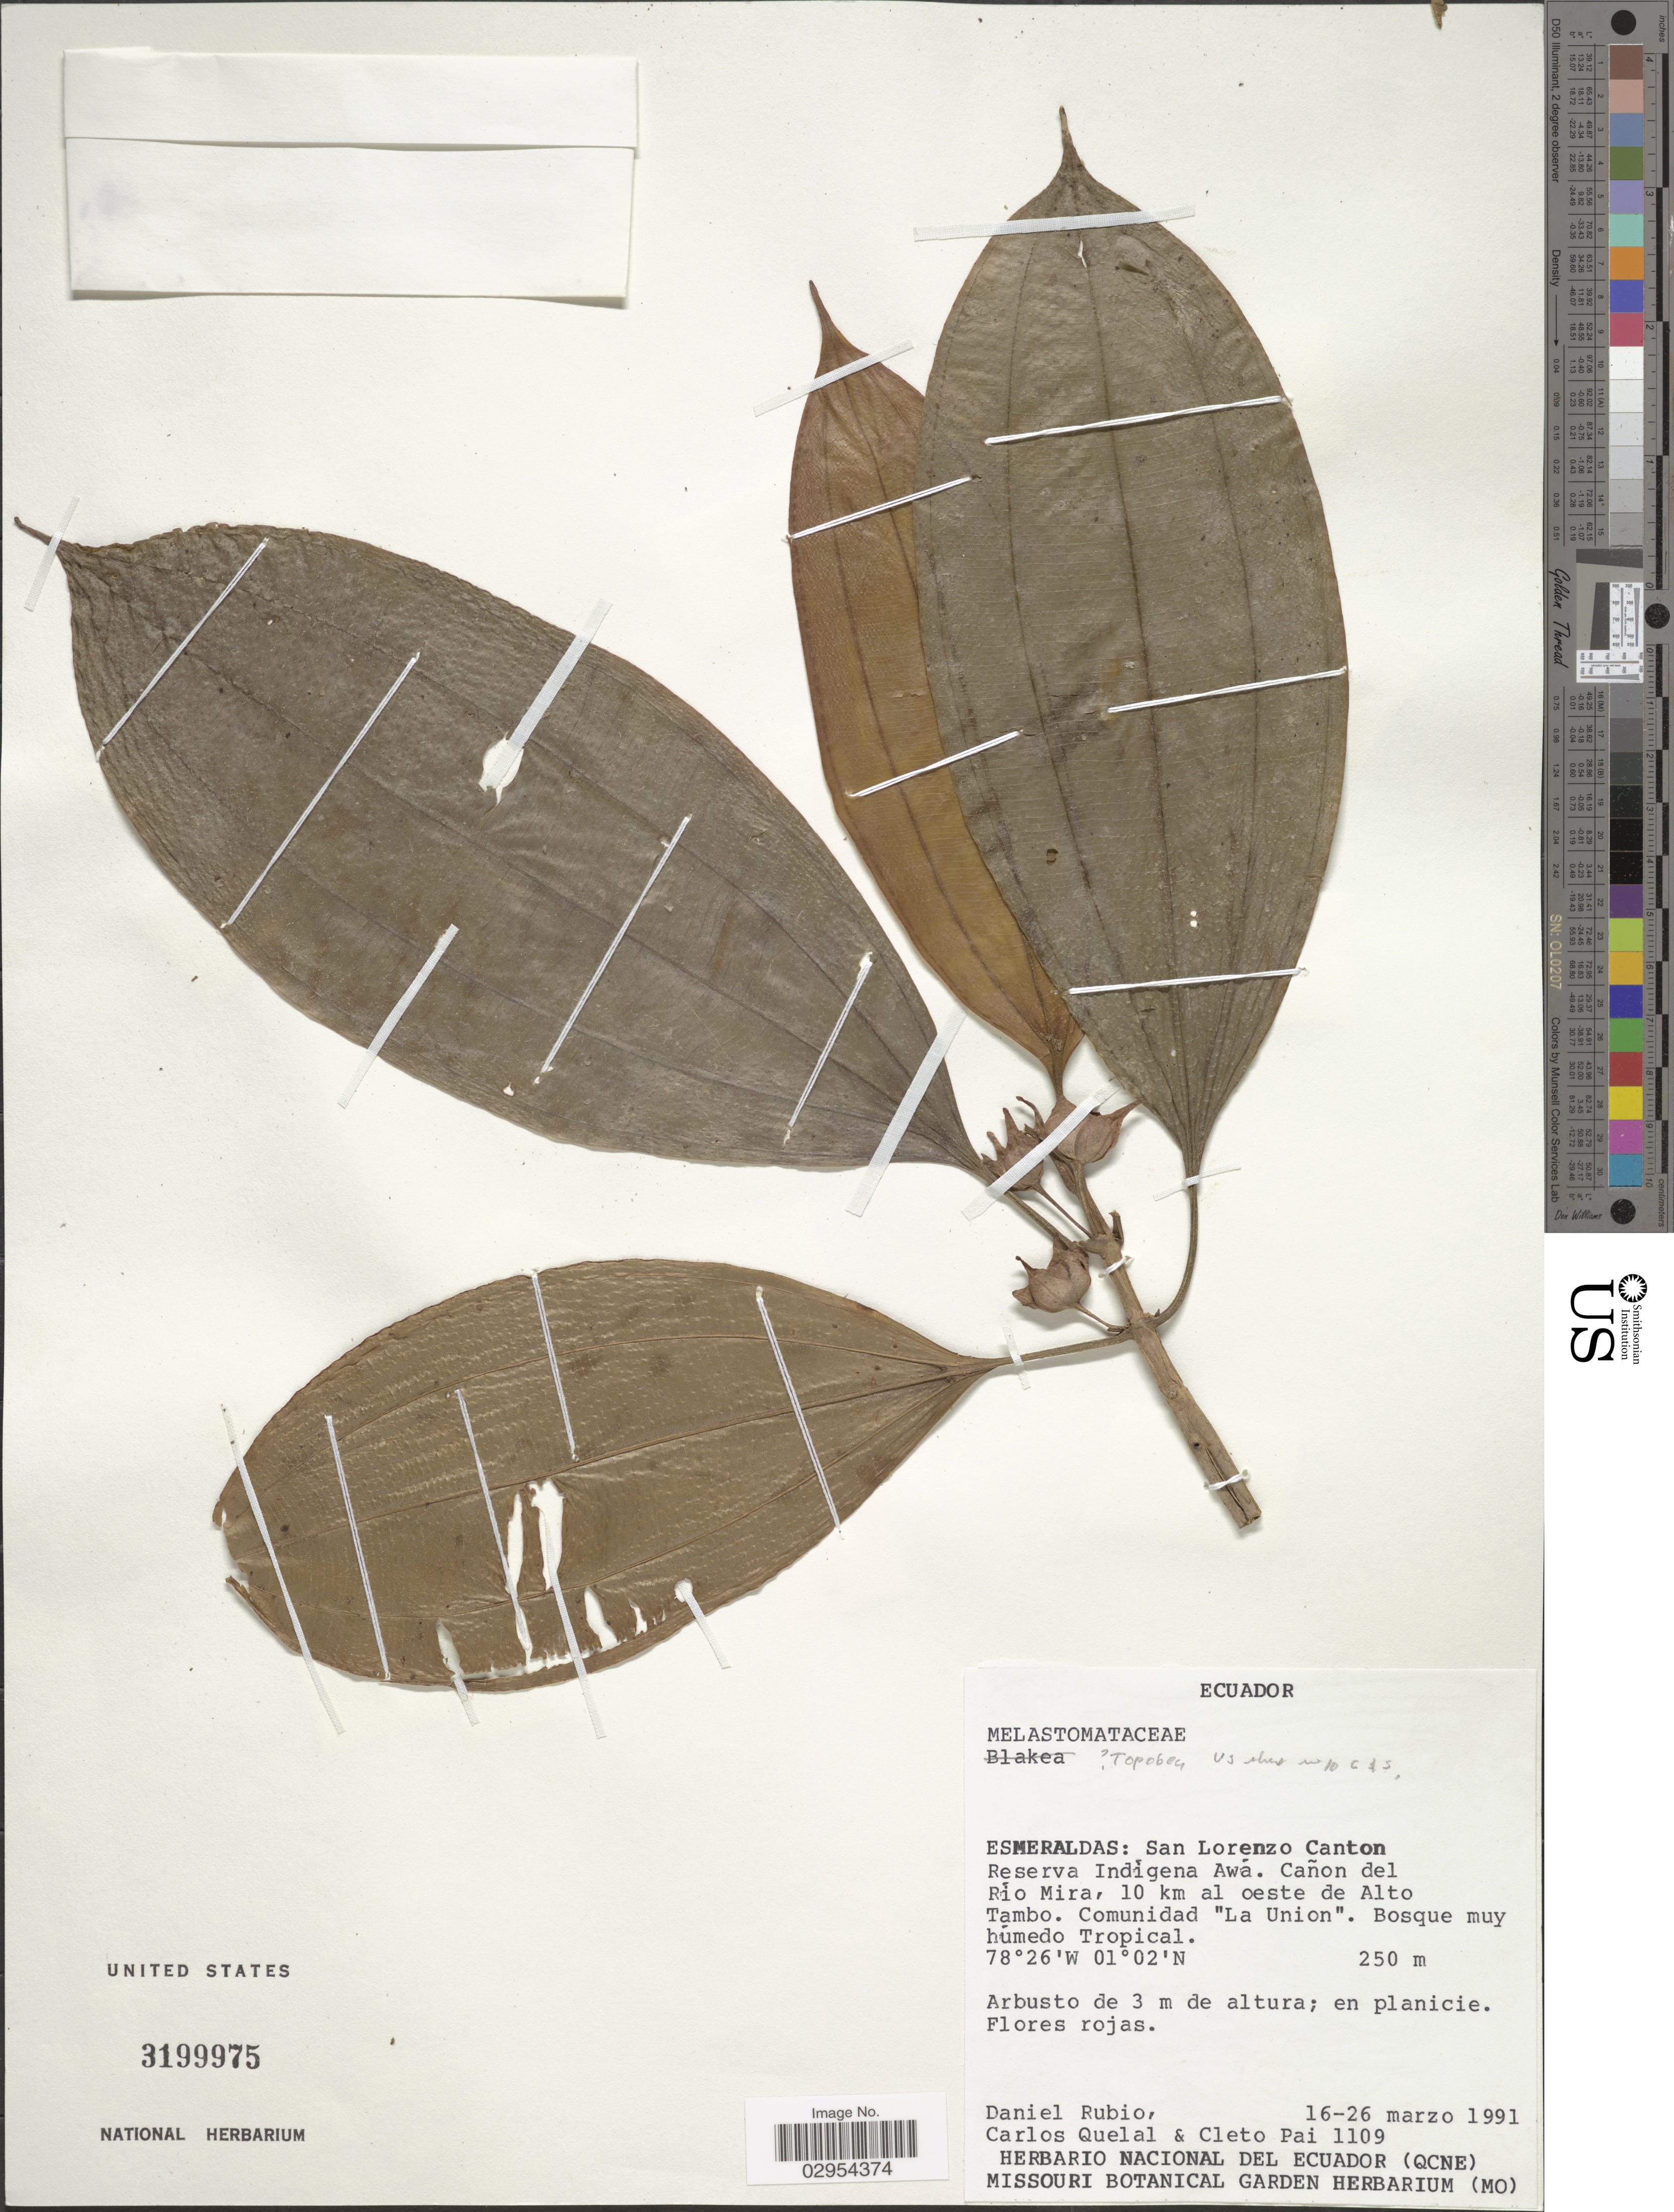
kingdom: Plantae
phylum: Tracheophyta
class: Magnoliopsida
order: Myrtales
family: Melastomataceae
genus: Topobea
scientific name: Topobea sp.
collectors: D. Rubio, C. Quelal & C. Pai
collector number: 1109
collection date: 1991-03-16/1991-03-26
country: Ecuador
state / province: Esmeraldas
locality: San Lorenzo Canton, Reserva Indígena Awá. Cañon del Río Mira, 10 km al oeste de Alto Tambo. Comunidad La Union.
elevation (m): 250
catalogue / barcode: US 3199975